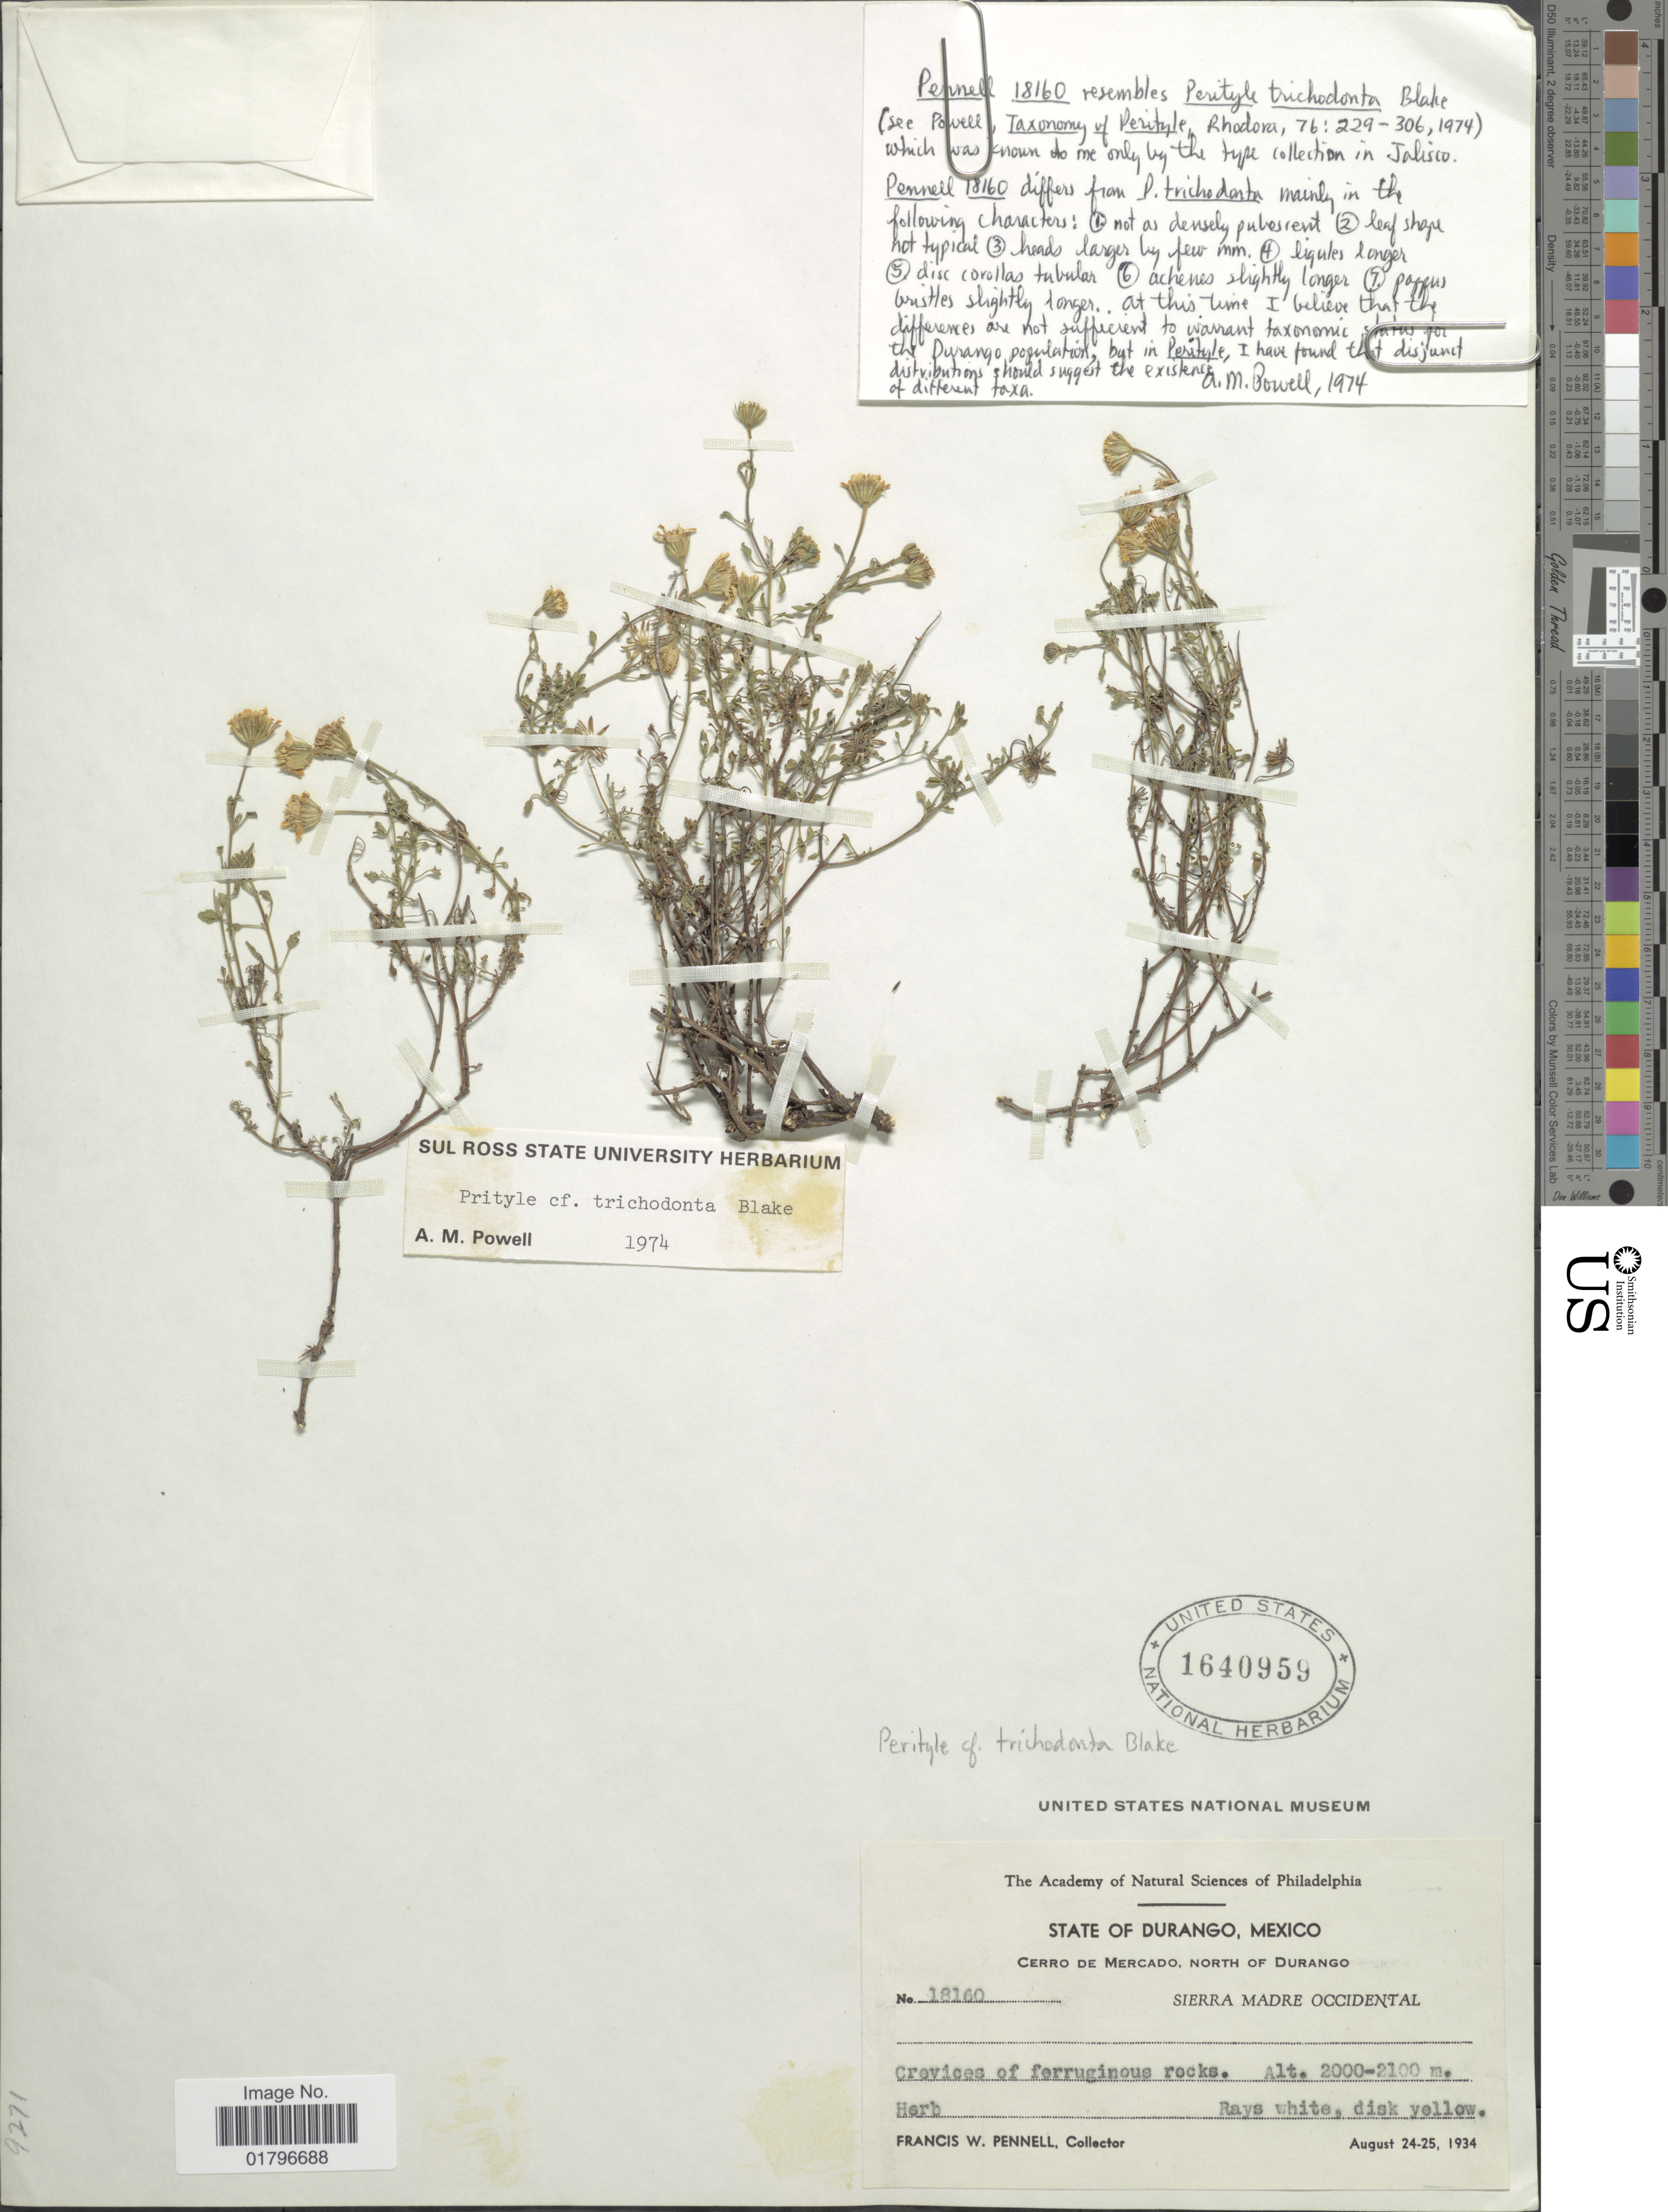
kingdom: Plantae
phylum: Tracheophyta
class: Magnoliopsida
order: Asterales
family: Asteraceae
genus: Perityle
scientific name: Perityle trichodonta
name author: S.F. Blake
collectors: F. W. Pennell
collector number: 18160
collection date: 1934-08-24/1934-08-25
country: Mexico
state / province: Durango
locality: State of Durango, Mexico. Cerro de Mercado, North of Durango. Sierra Madre Occidental. Crevices of ferruginous rocks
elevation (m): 2000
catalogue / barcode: US 1640959